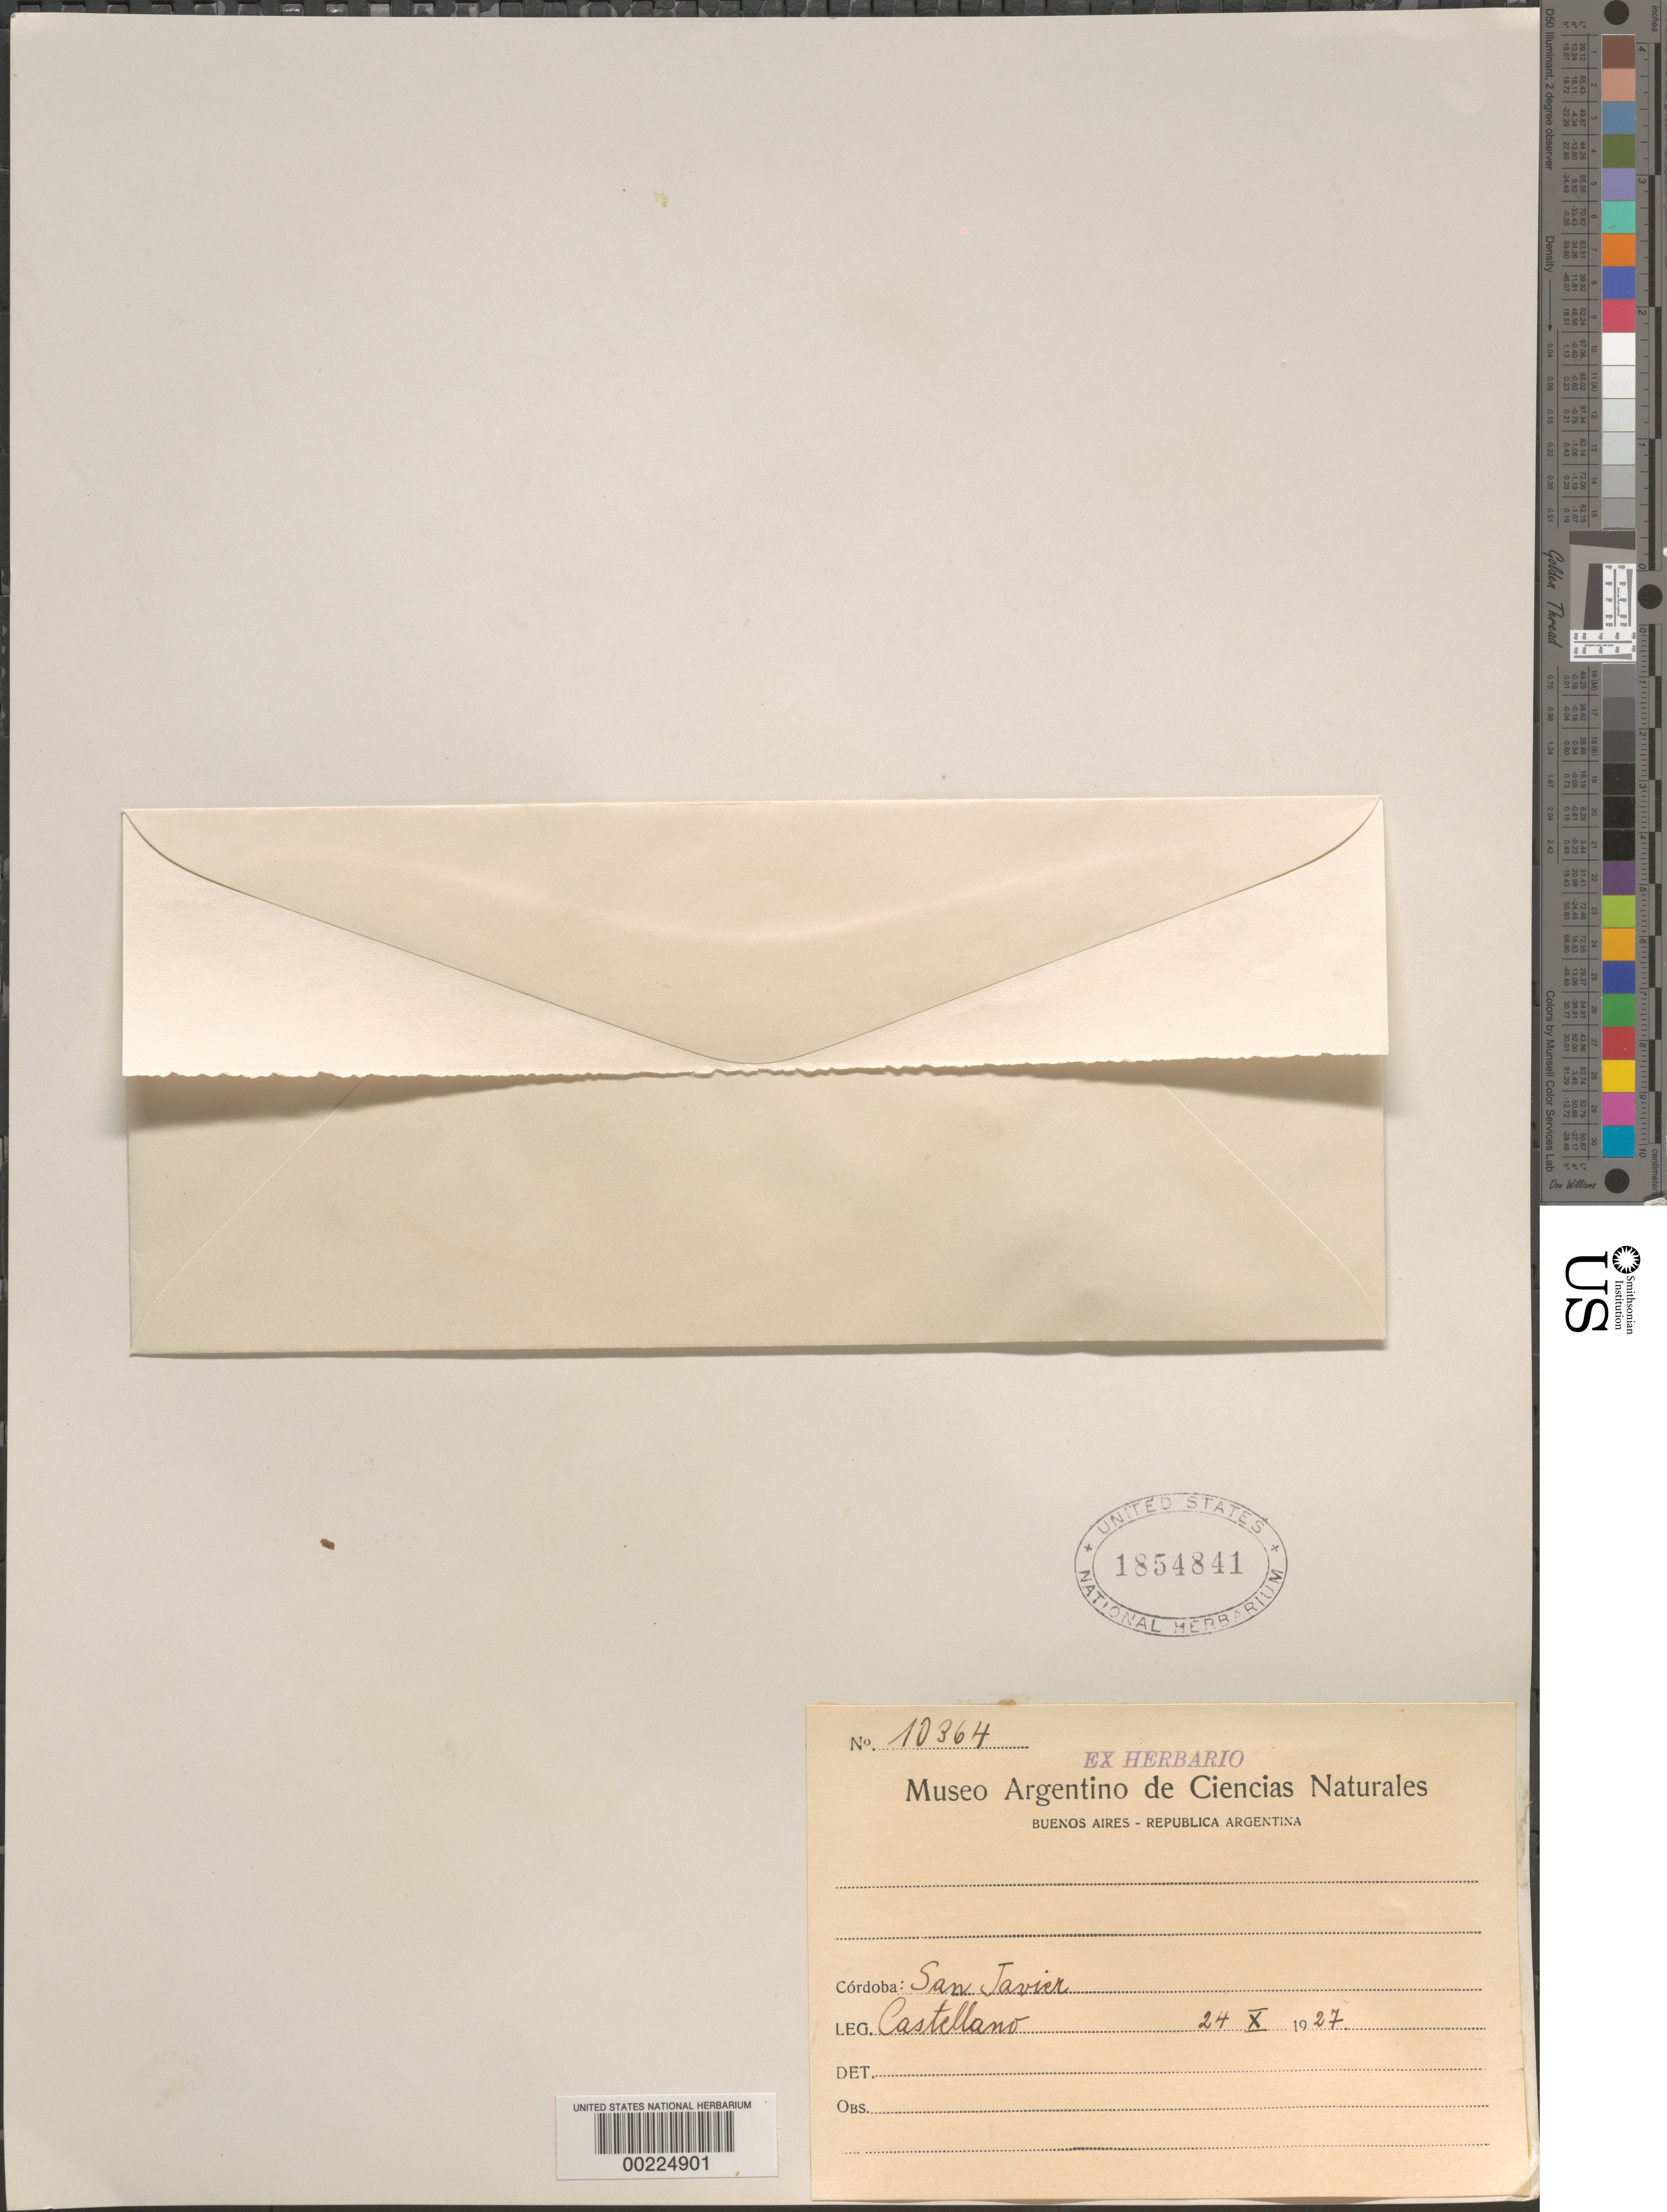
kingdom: Plantae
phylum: Tracheophyta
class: Liliopsida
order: Asparagales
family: Amaryllidaceae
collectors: A. Castellanos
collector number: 10364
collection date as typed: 24 Oct 1927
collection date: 1927-10-24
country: Argentina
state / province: Córdoba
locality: San Javier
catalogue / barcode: US 1854841